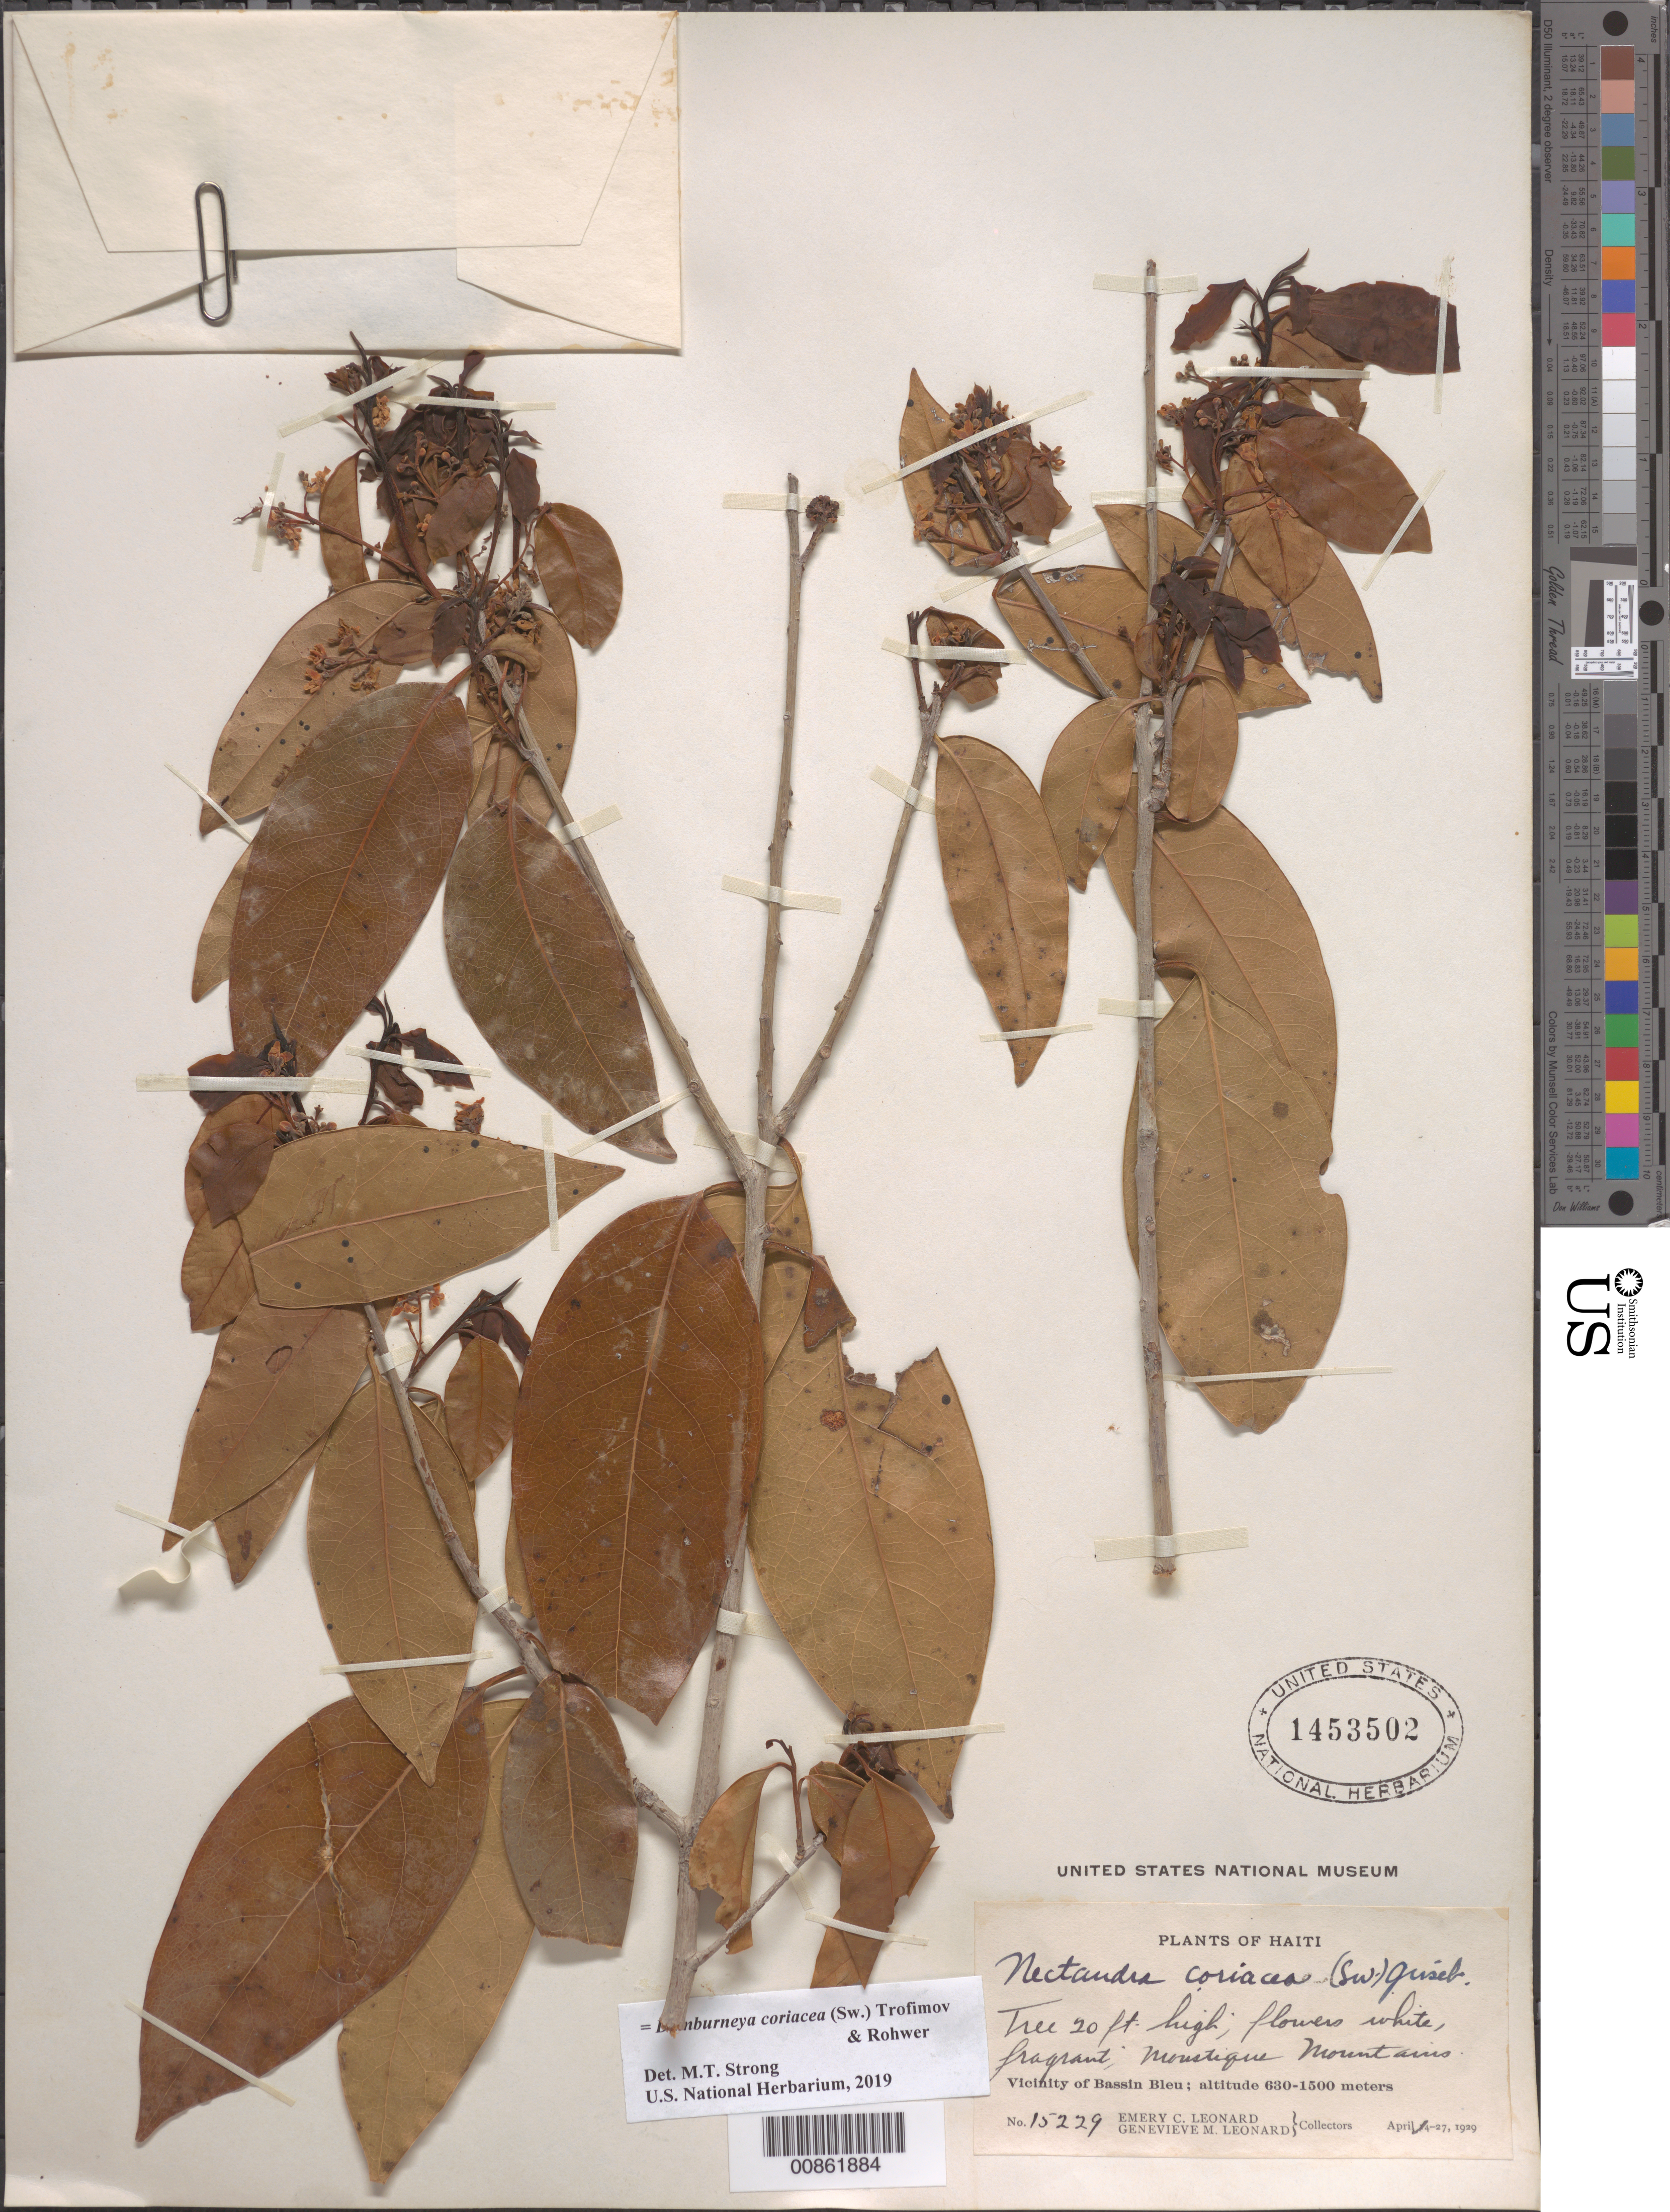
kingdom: Plantae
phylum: Tracheophyta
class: Magnoliopsida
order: Laurales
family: Lauraceae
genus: Damburneya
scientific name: Damburneya coriacea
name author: (Sw.) Trofimov & Rohwer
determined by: Strong, M. T., (US), Smithsonian Institution - National Museum of Natural History (UNITED STATES)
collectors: E. C. Leonard & G. M. Leonard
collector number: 15229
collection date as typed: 27 Apr 1929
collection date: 1929-04-27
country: Haiti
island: Hispaniola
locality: Vicinity of Bassin Bleu. Moustique Mountains.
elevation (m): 630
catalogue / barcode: US 1453502